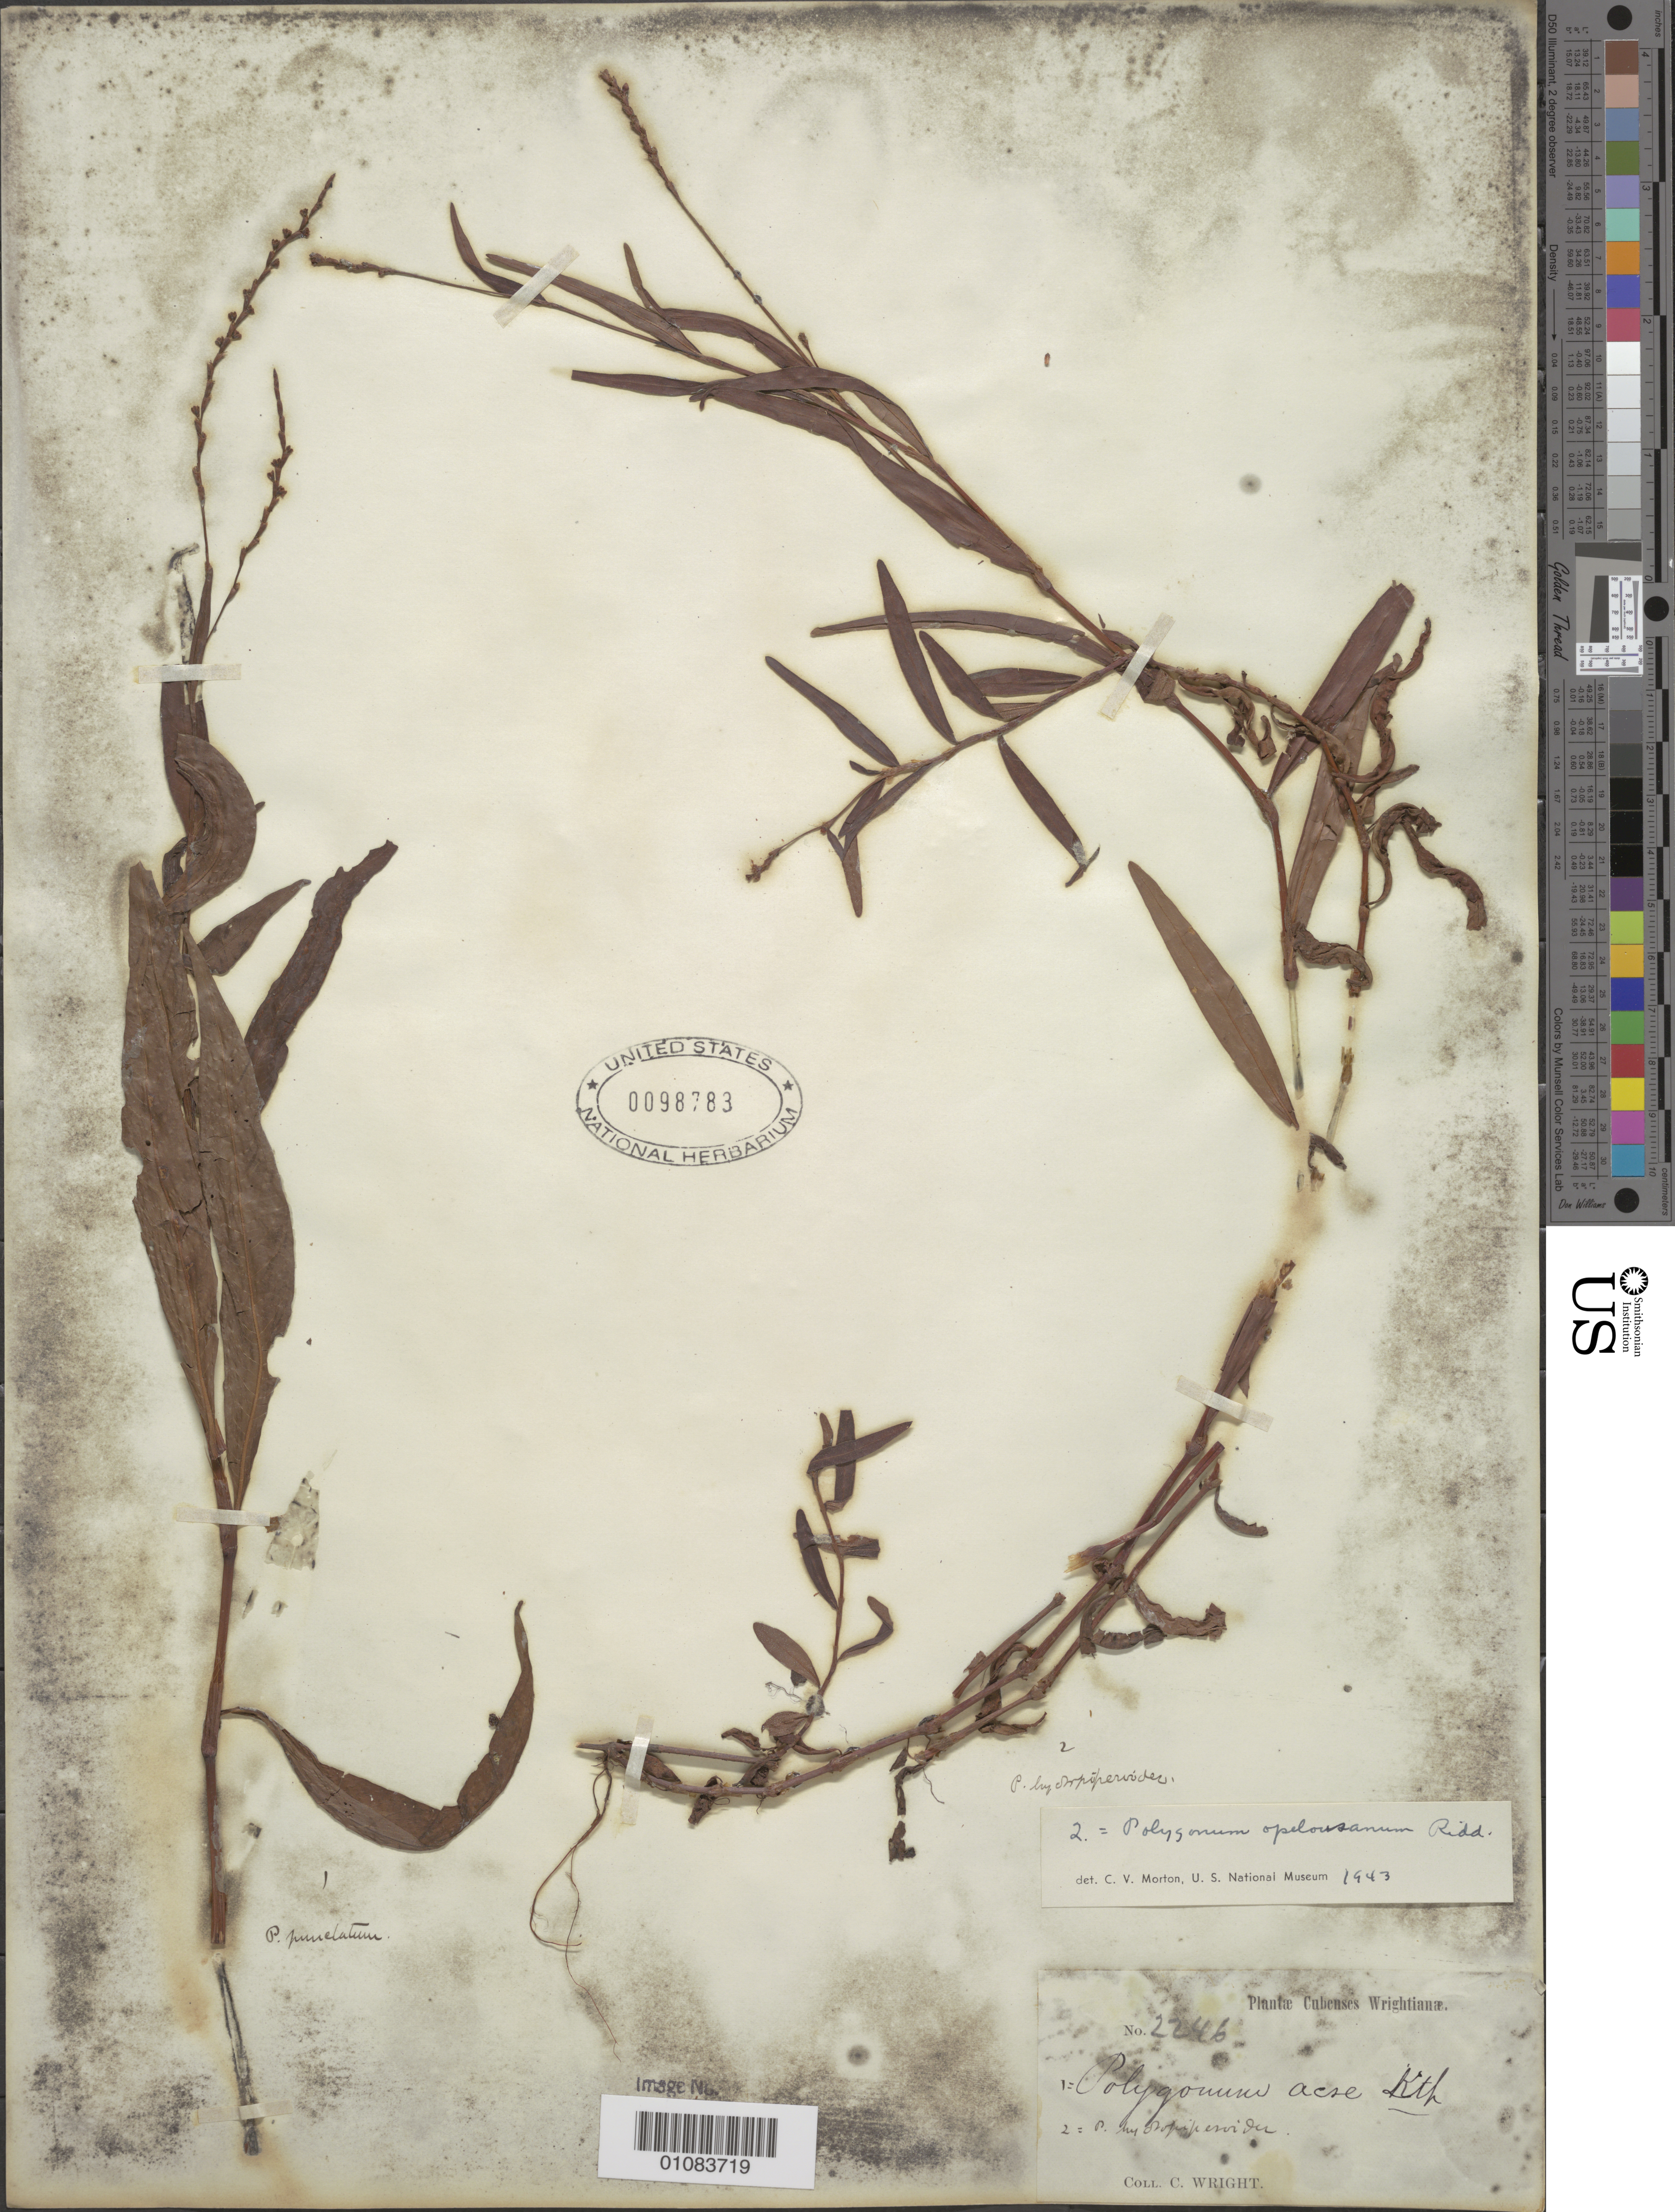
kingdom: Plantae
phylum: Tracheophyta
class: Magnoliopsida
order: Caryophyllales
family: Polygonaceae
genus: Polygonum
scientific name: Polygonum opelousanum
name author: Riddell ex Small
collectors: C. Wright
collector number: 2246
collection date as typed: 1800 to 1899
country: Cuba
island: Cuba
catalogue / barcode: US 98783